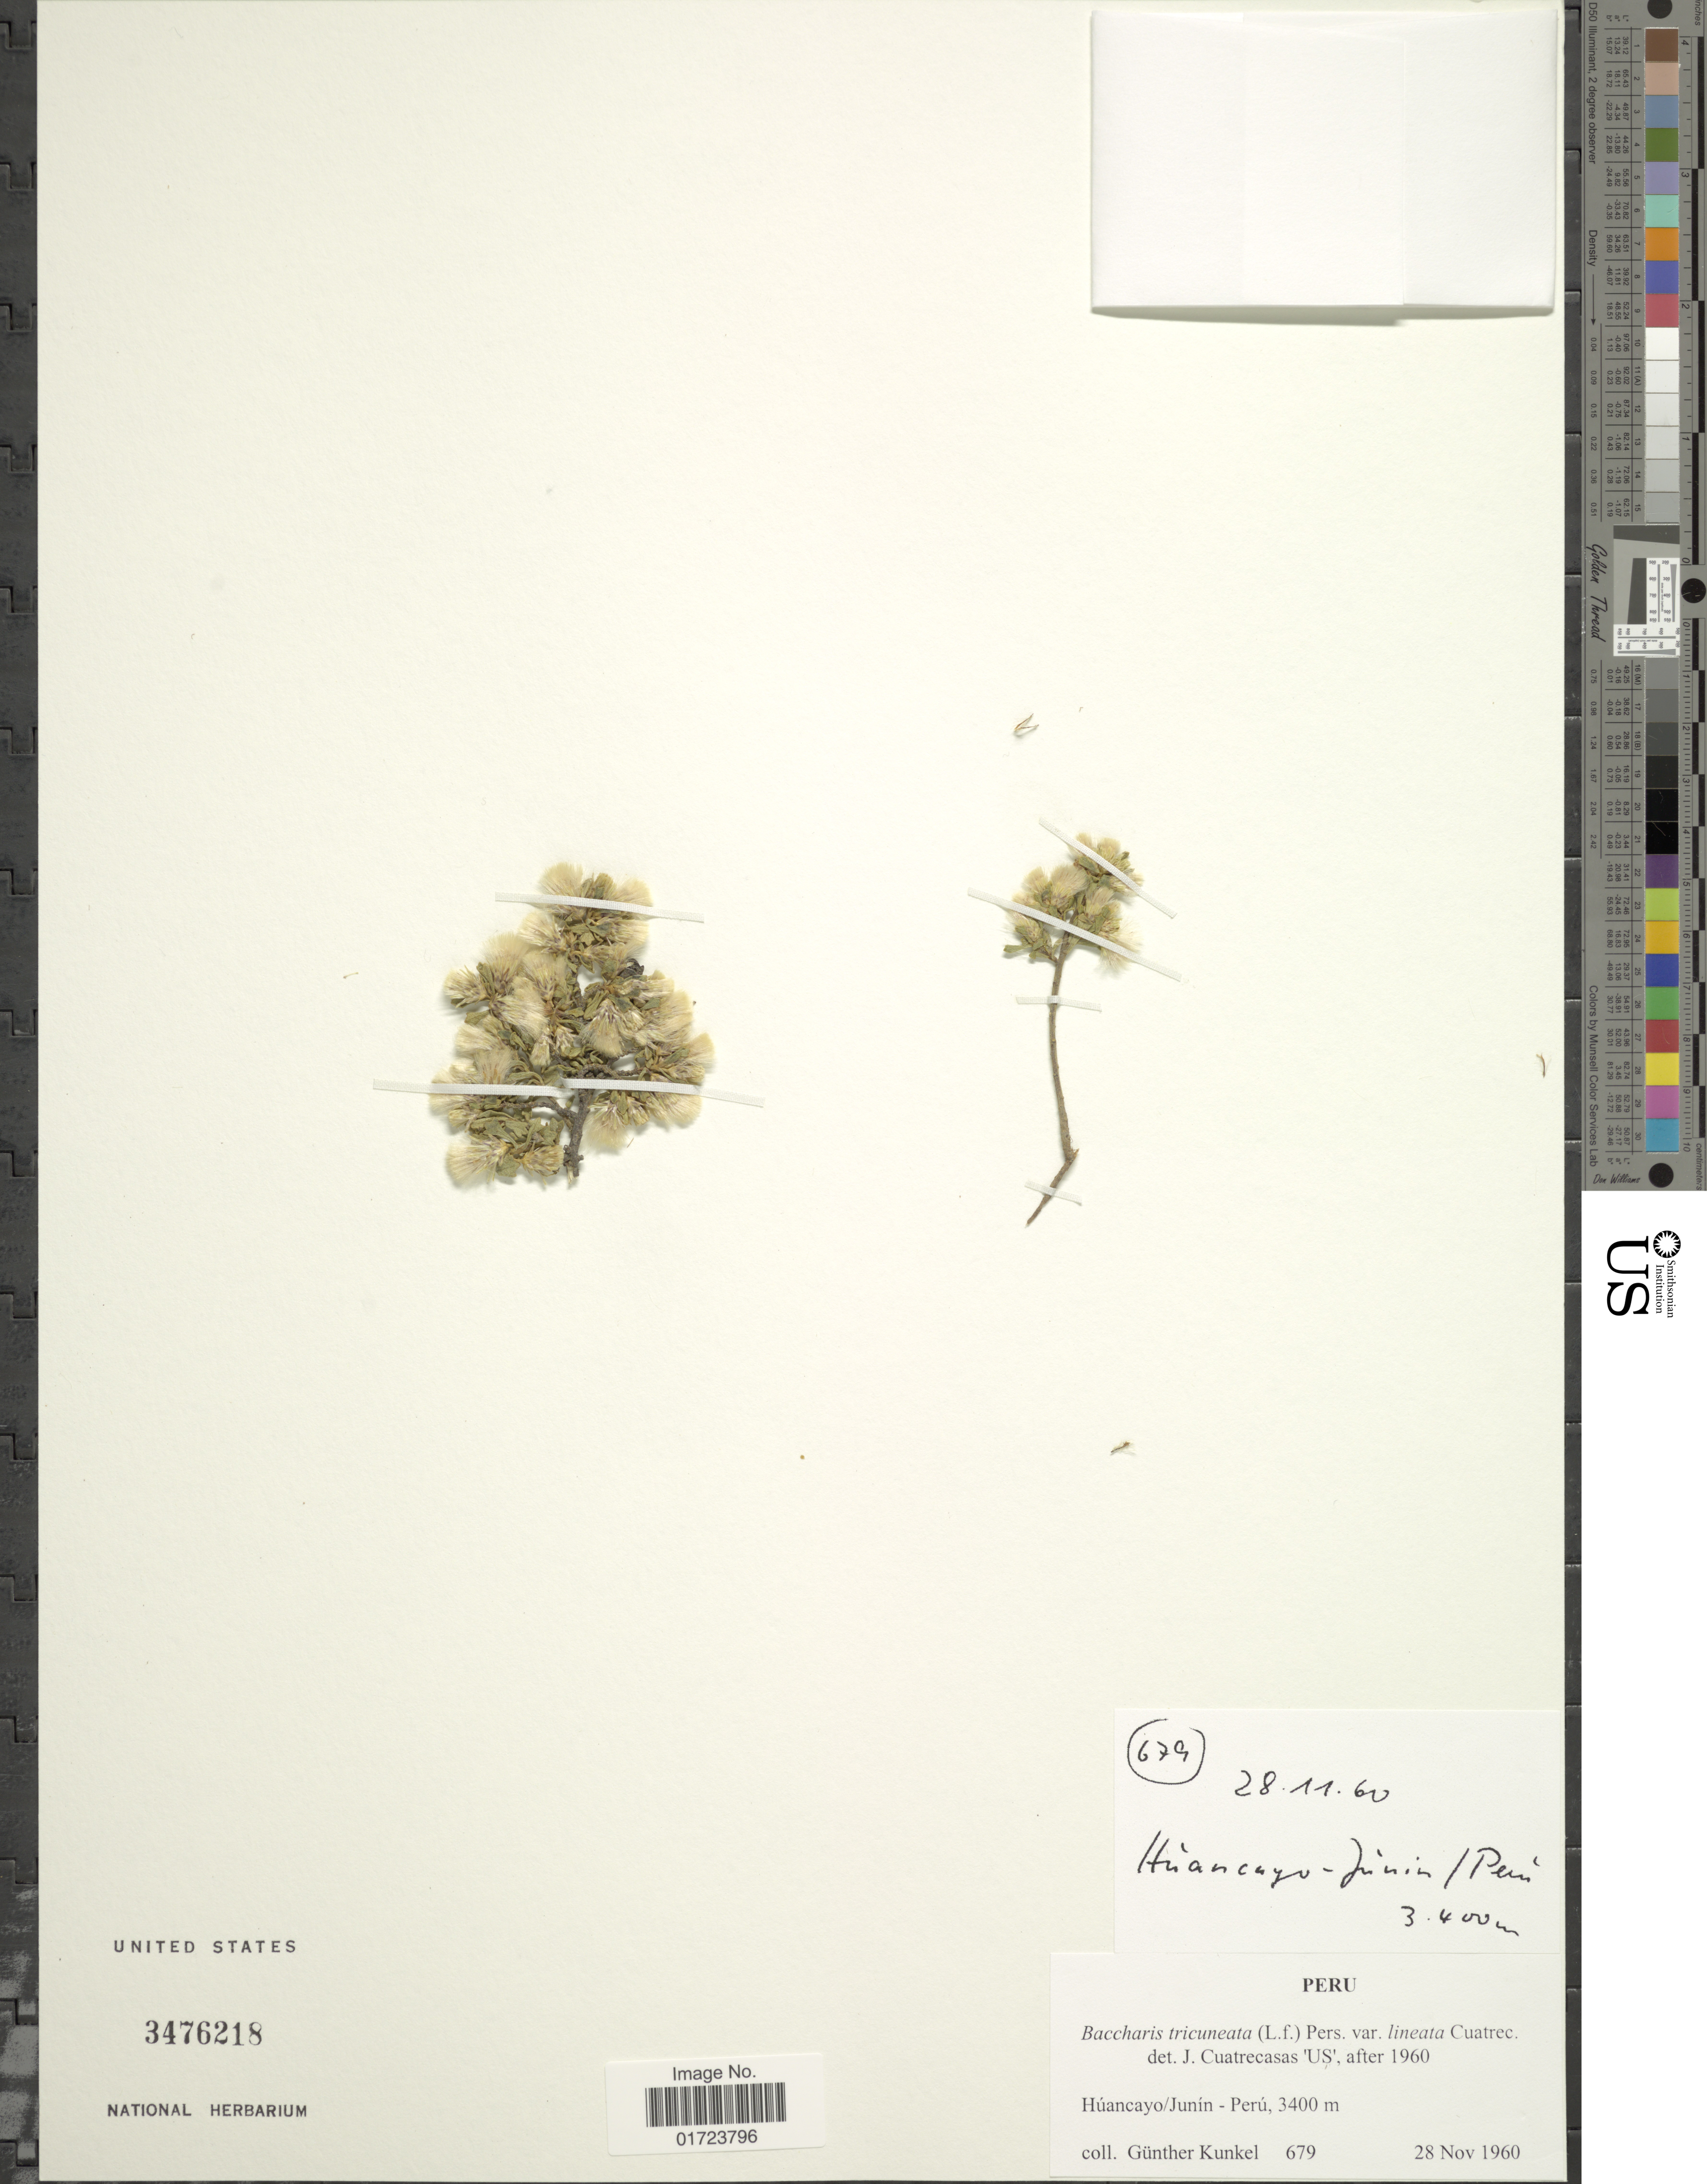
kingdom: Plantae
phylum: Tracheophyta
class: Magnoliopsida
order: Asterales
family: Asteraceae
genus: Baccharis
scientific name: Baccharis tricuneata var. robusta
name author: Cuatrec.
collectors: G. Kunkel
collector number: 679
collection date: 1960-11-28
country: Peru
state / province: Junín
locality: Huancayo/Junin - Peru.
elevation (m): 3400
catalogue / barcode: US 3476218